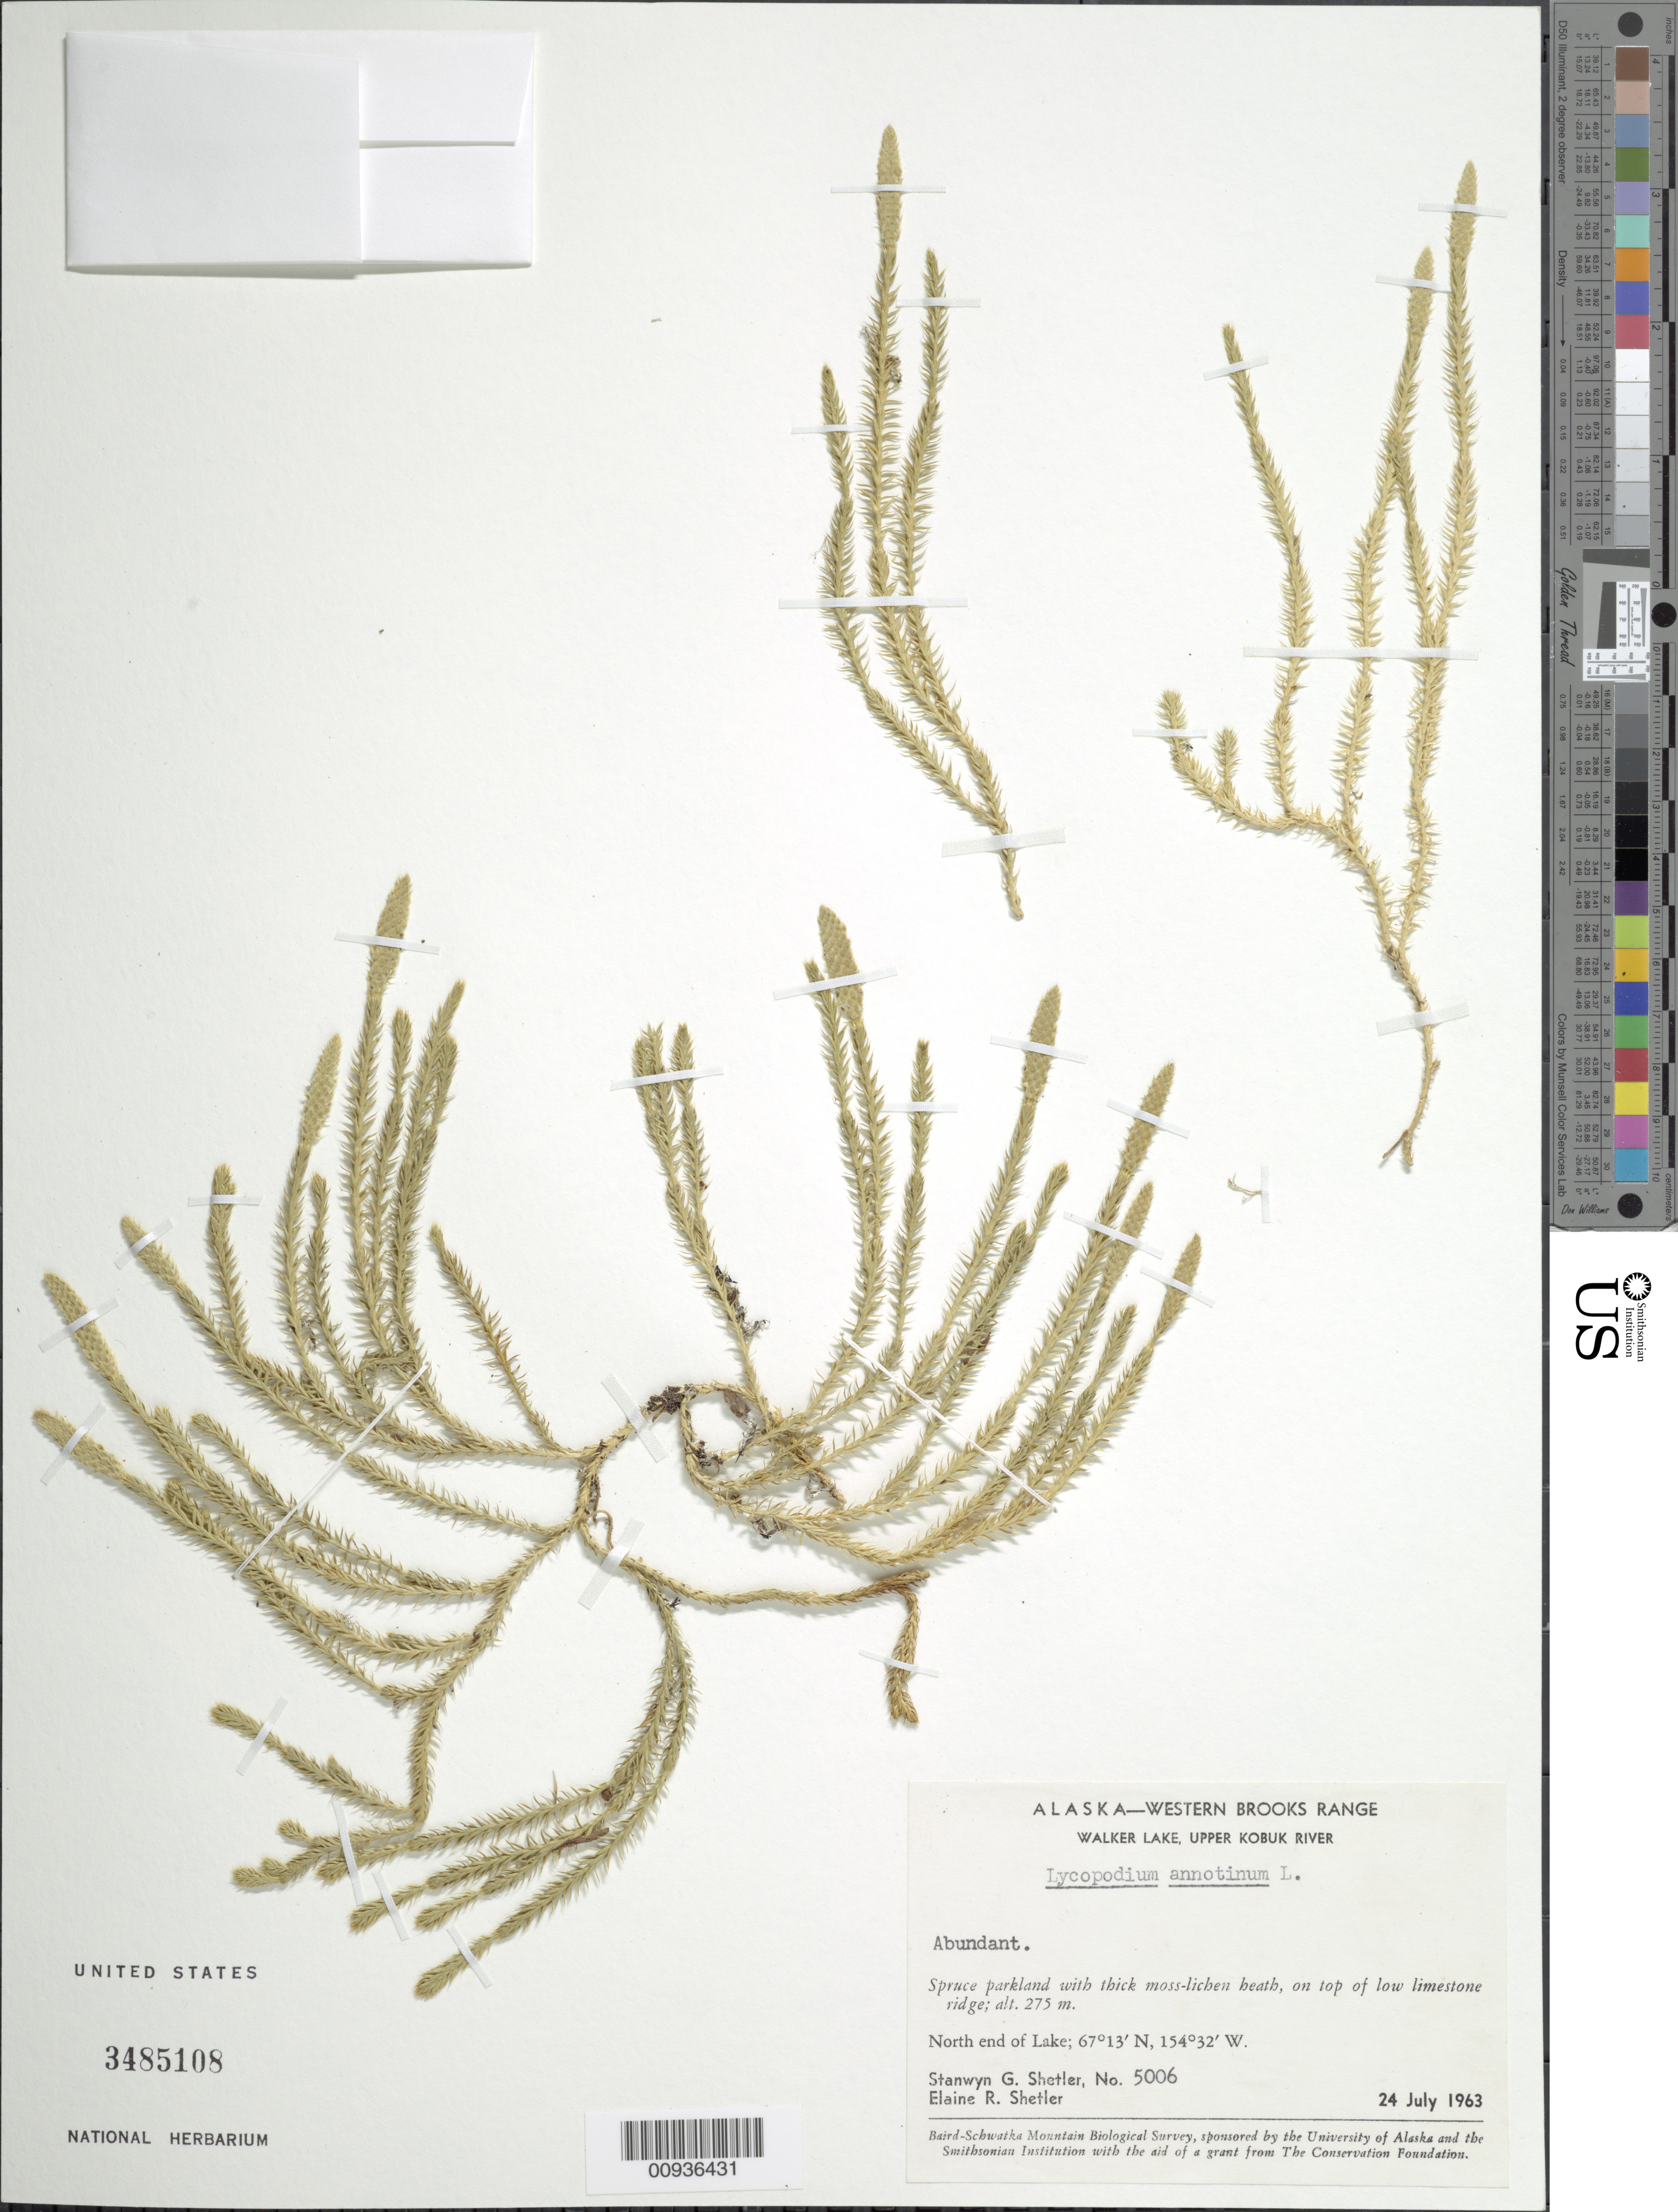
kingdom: Plantae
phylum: Tracheophyta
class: Lycopodiopsida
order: Lycopodiales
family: Lycopodiaceae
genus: Spinulum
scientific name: Spinulum annotinum subsp. annotinum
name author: (L.) A. Haines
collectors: S. Shetler & E. R. Shetler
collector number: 5006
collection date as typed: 24 Jul 1963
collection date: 1963-07-24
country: United States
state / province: Alaska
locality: North end of Walker Lake. Western Brooks Range, Upper Kobuk River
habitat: Spruce parkland with thick moss-lichen heath, on top of low limestone ridge.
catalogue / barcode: US 3485108